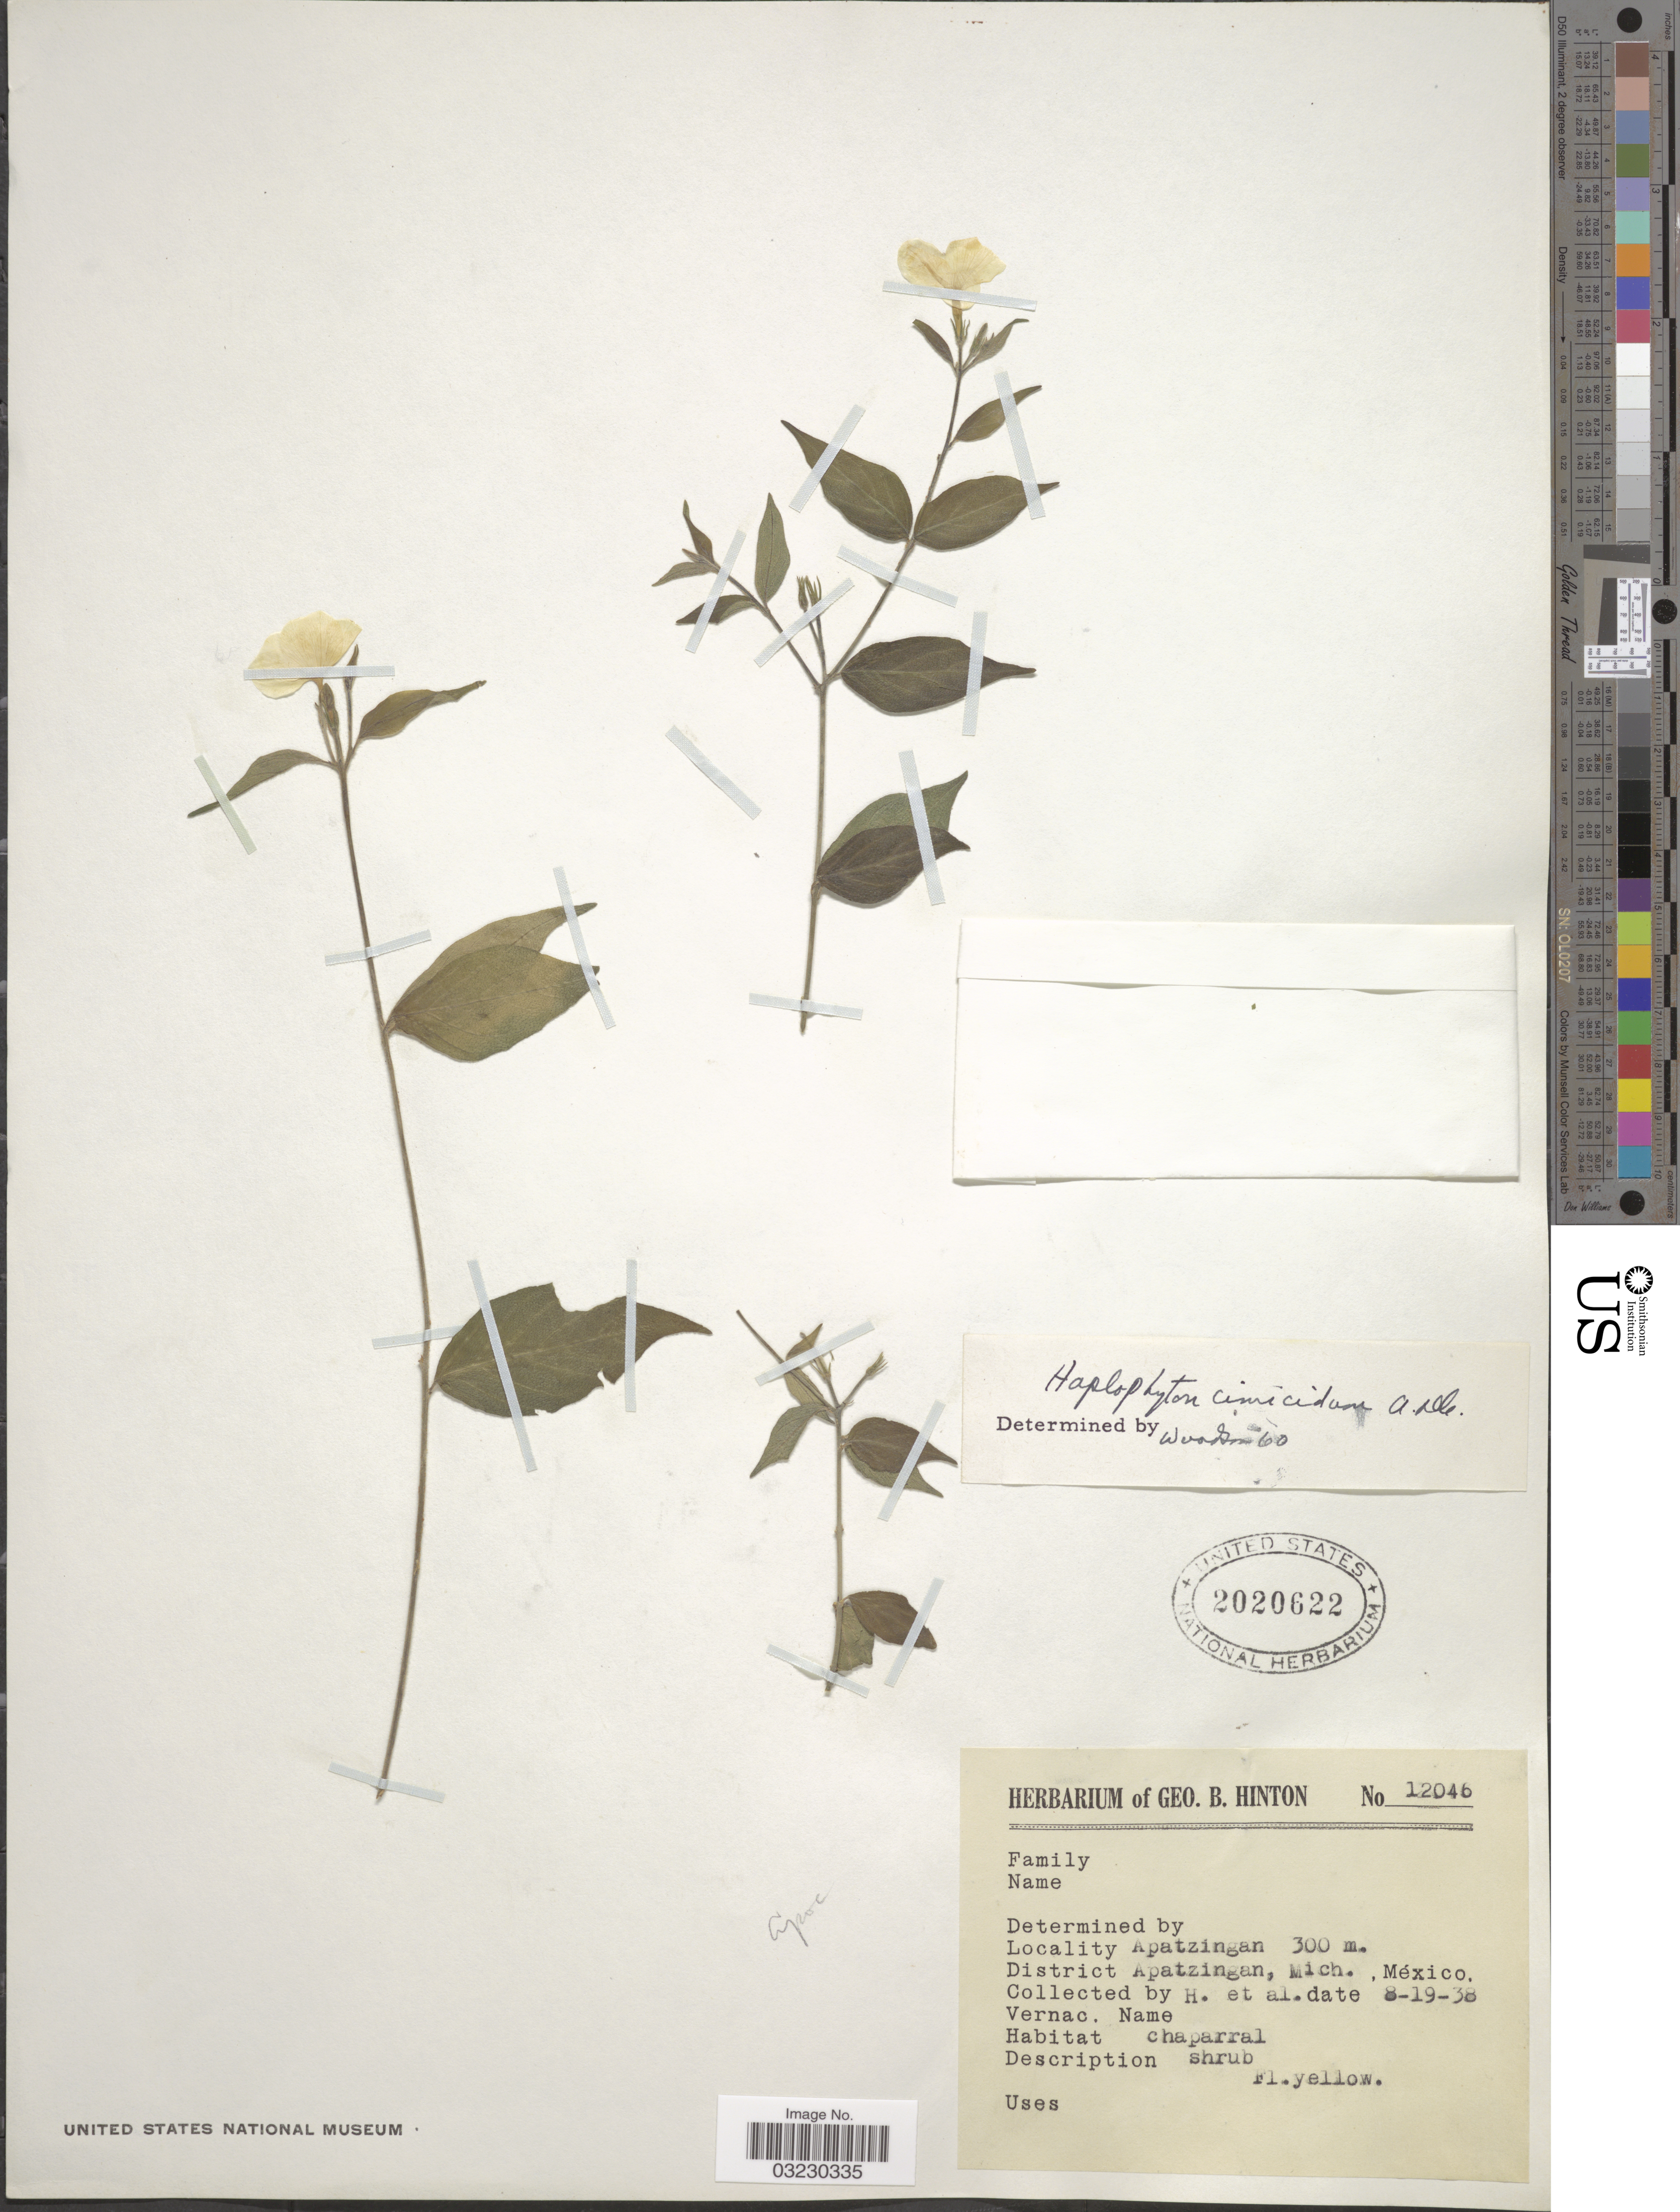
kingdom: Plantae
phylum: Tracheophyta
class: Magnoliopsida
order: Gentianales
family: Apocynaceae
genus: Haplophyton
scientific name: Haplophyton cimicidum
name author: A. DC.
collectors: G. B. Hinton & et al.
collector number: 12046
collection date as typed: Transcribed d/m/y: 19/8/38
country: Mexico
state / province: Michoacán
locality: Apatzingan. District Apatzingan, Mich.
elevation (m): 300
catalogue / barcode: US 2020622